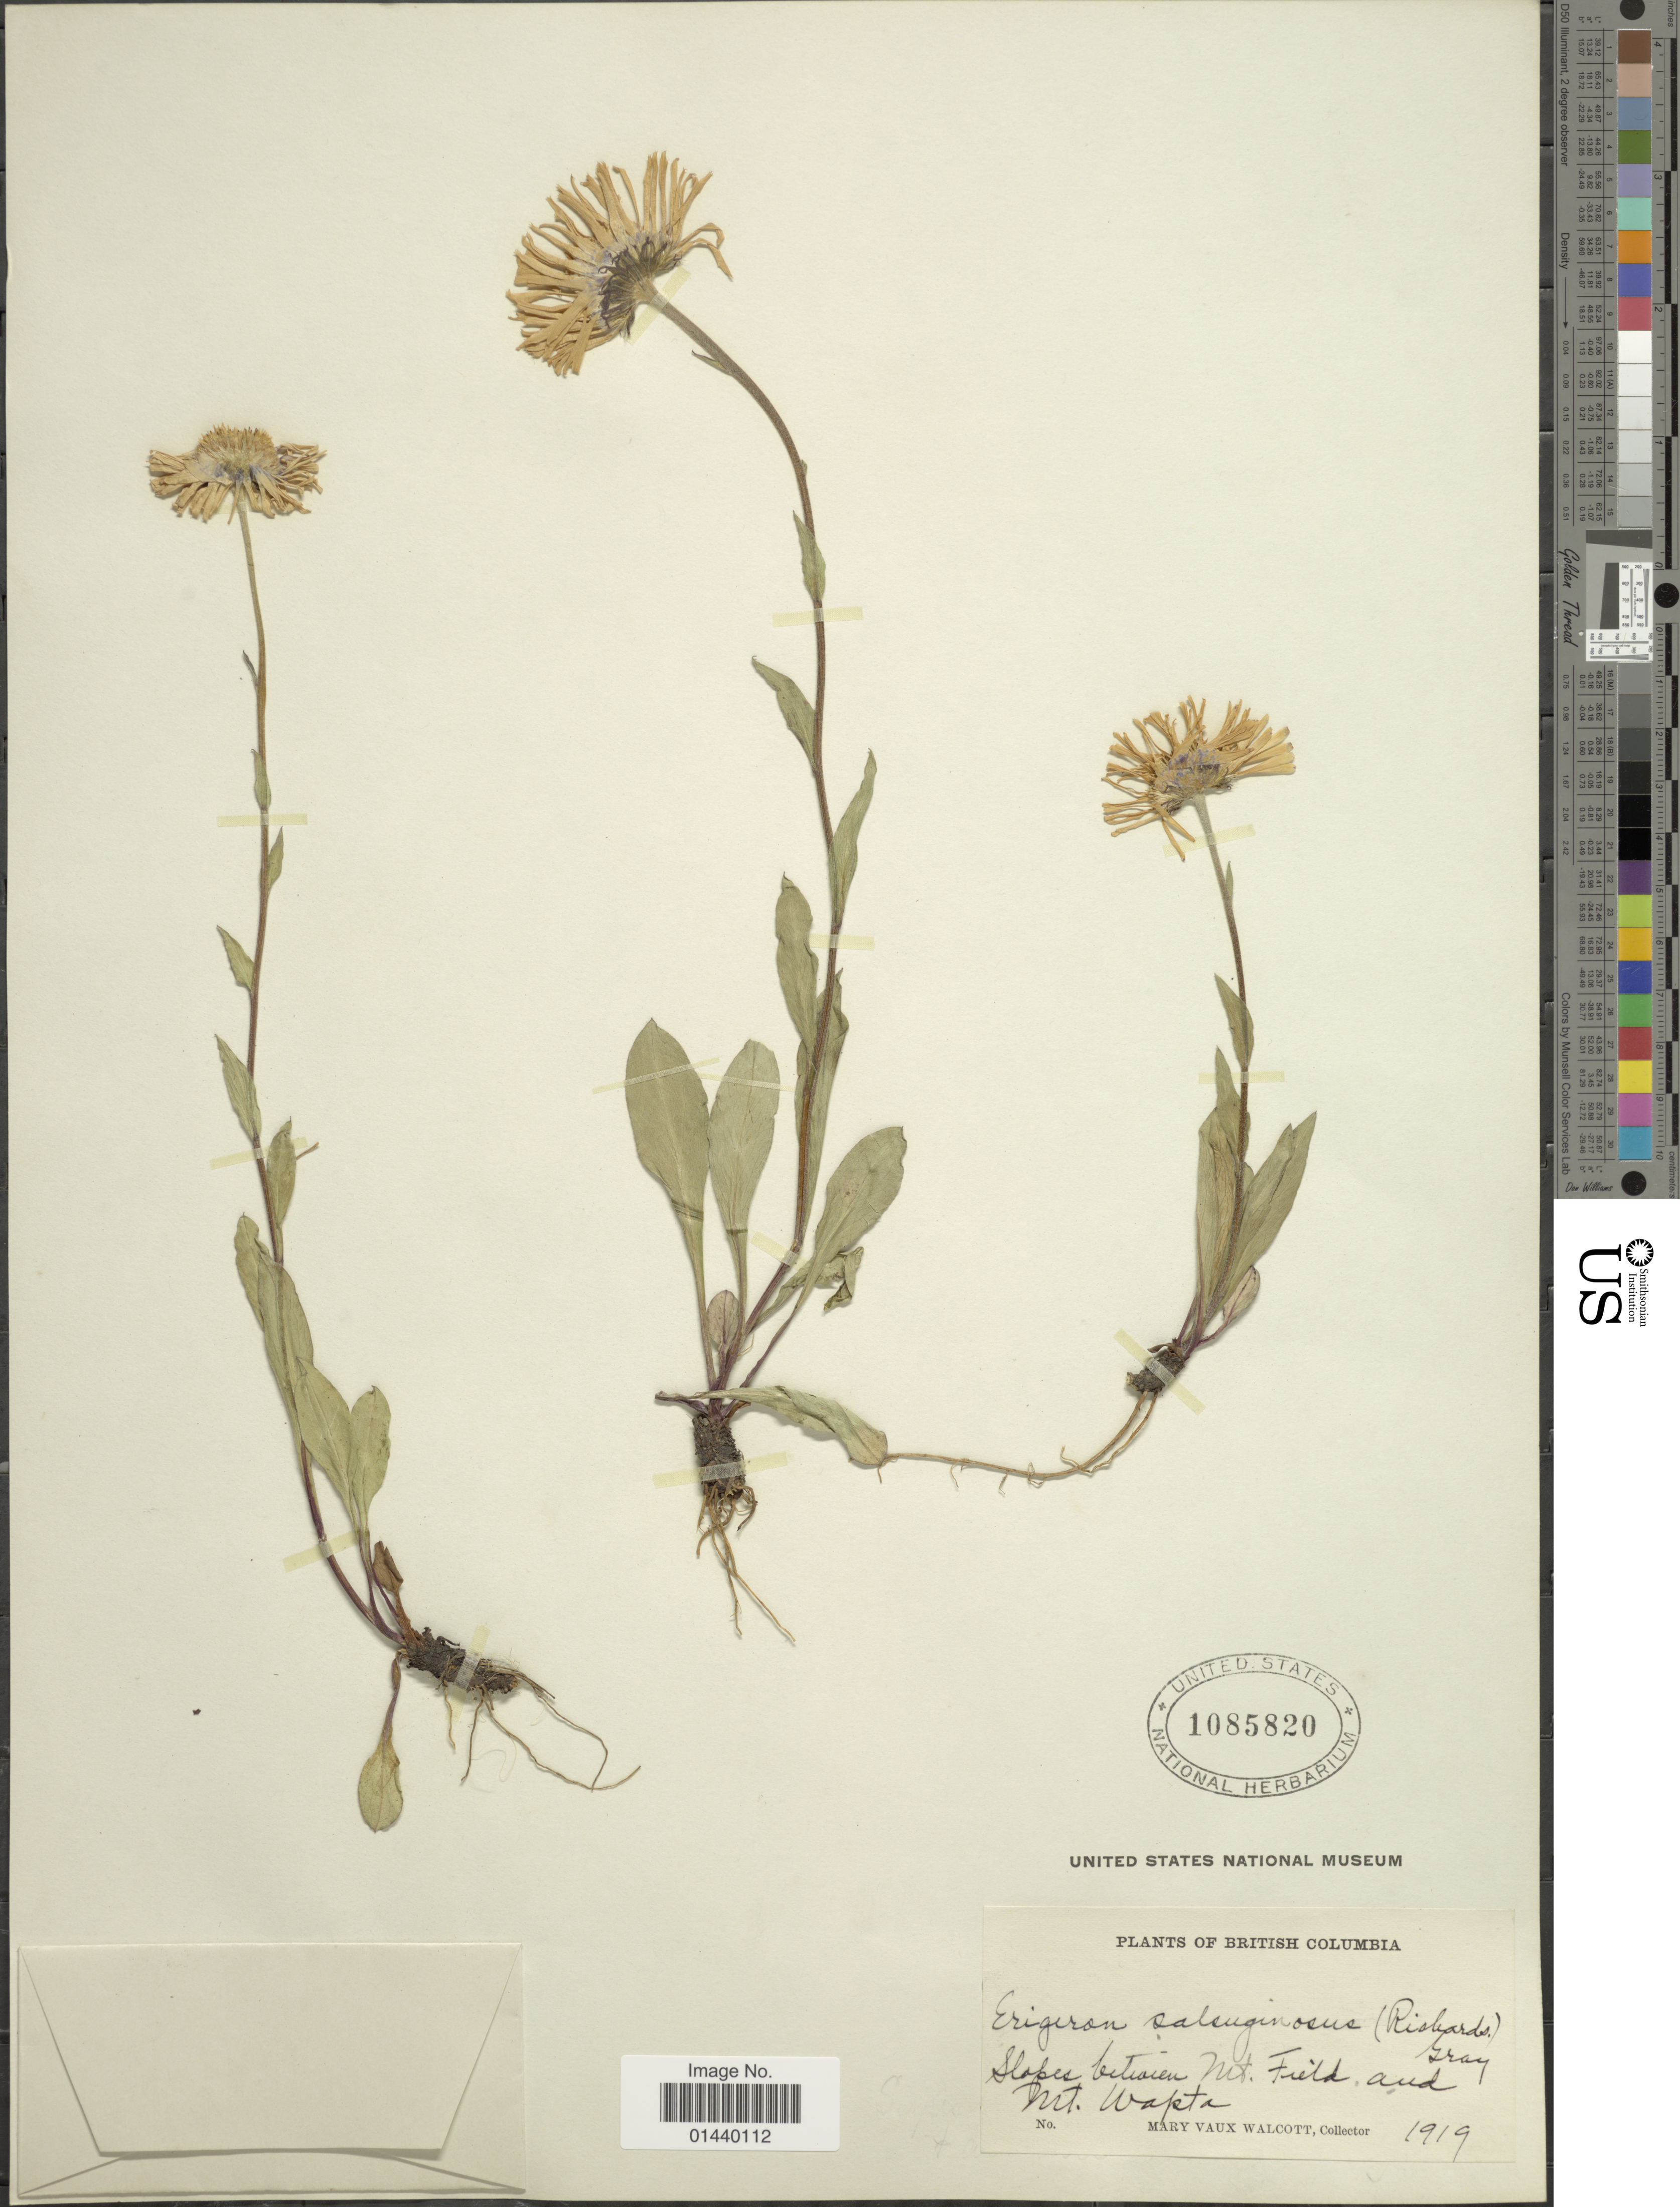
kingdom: Plantae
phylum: Tracheophyta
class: Magnoliopsida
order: Asterales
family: Asteraceae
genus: Erigeron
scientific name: Erigeron salsuginosus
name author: (Richardson ex R. Br.) A. Gray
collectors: M. Walcott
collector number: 1919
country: Canada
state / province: British Columbia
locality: Slopes between Mt. Field, aud Mt. Wapta.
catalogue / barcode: US 1085820